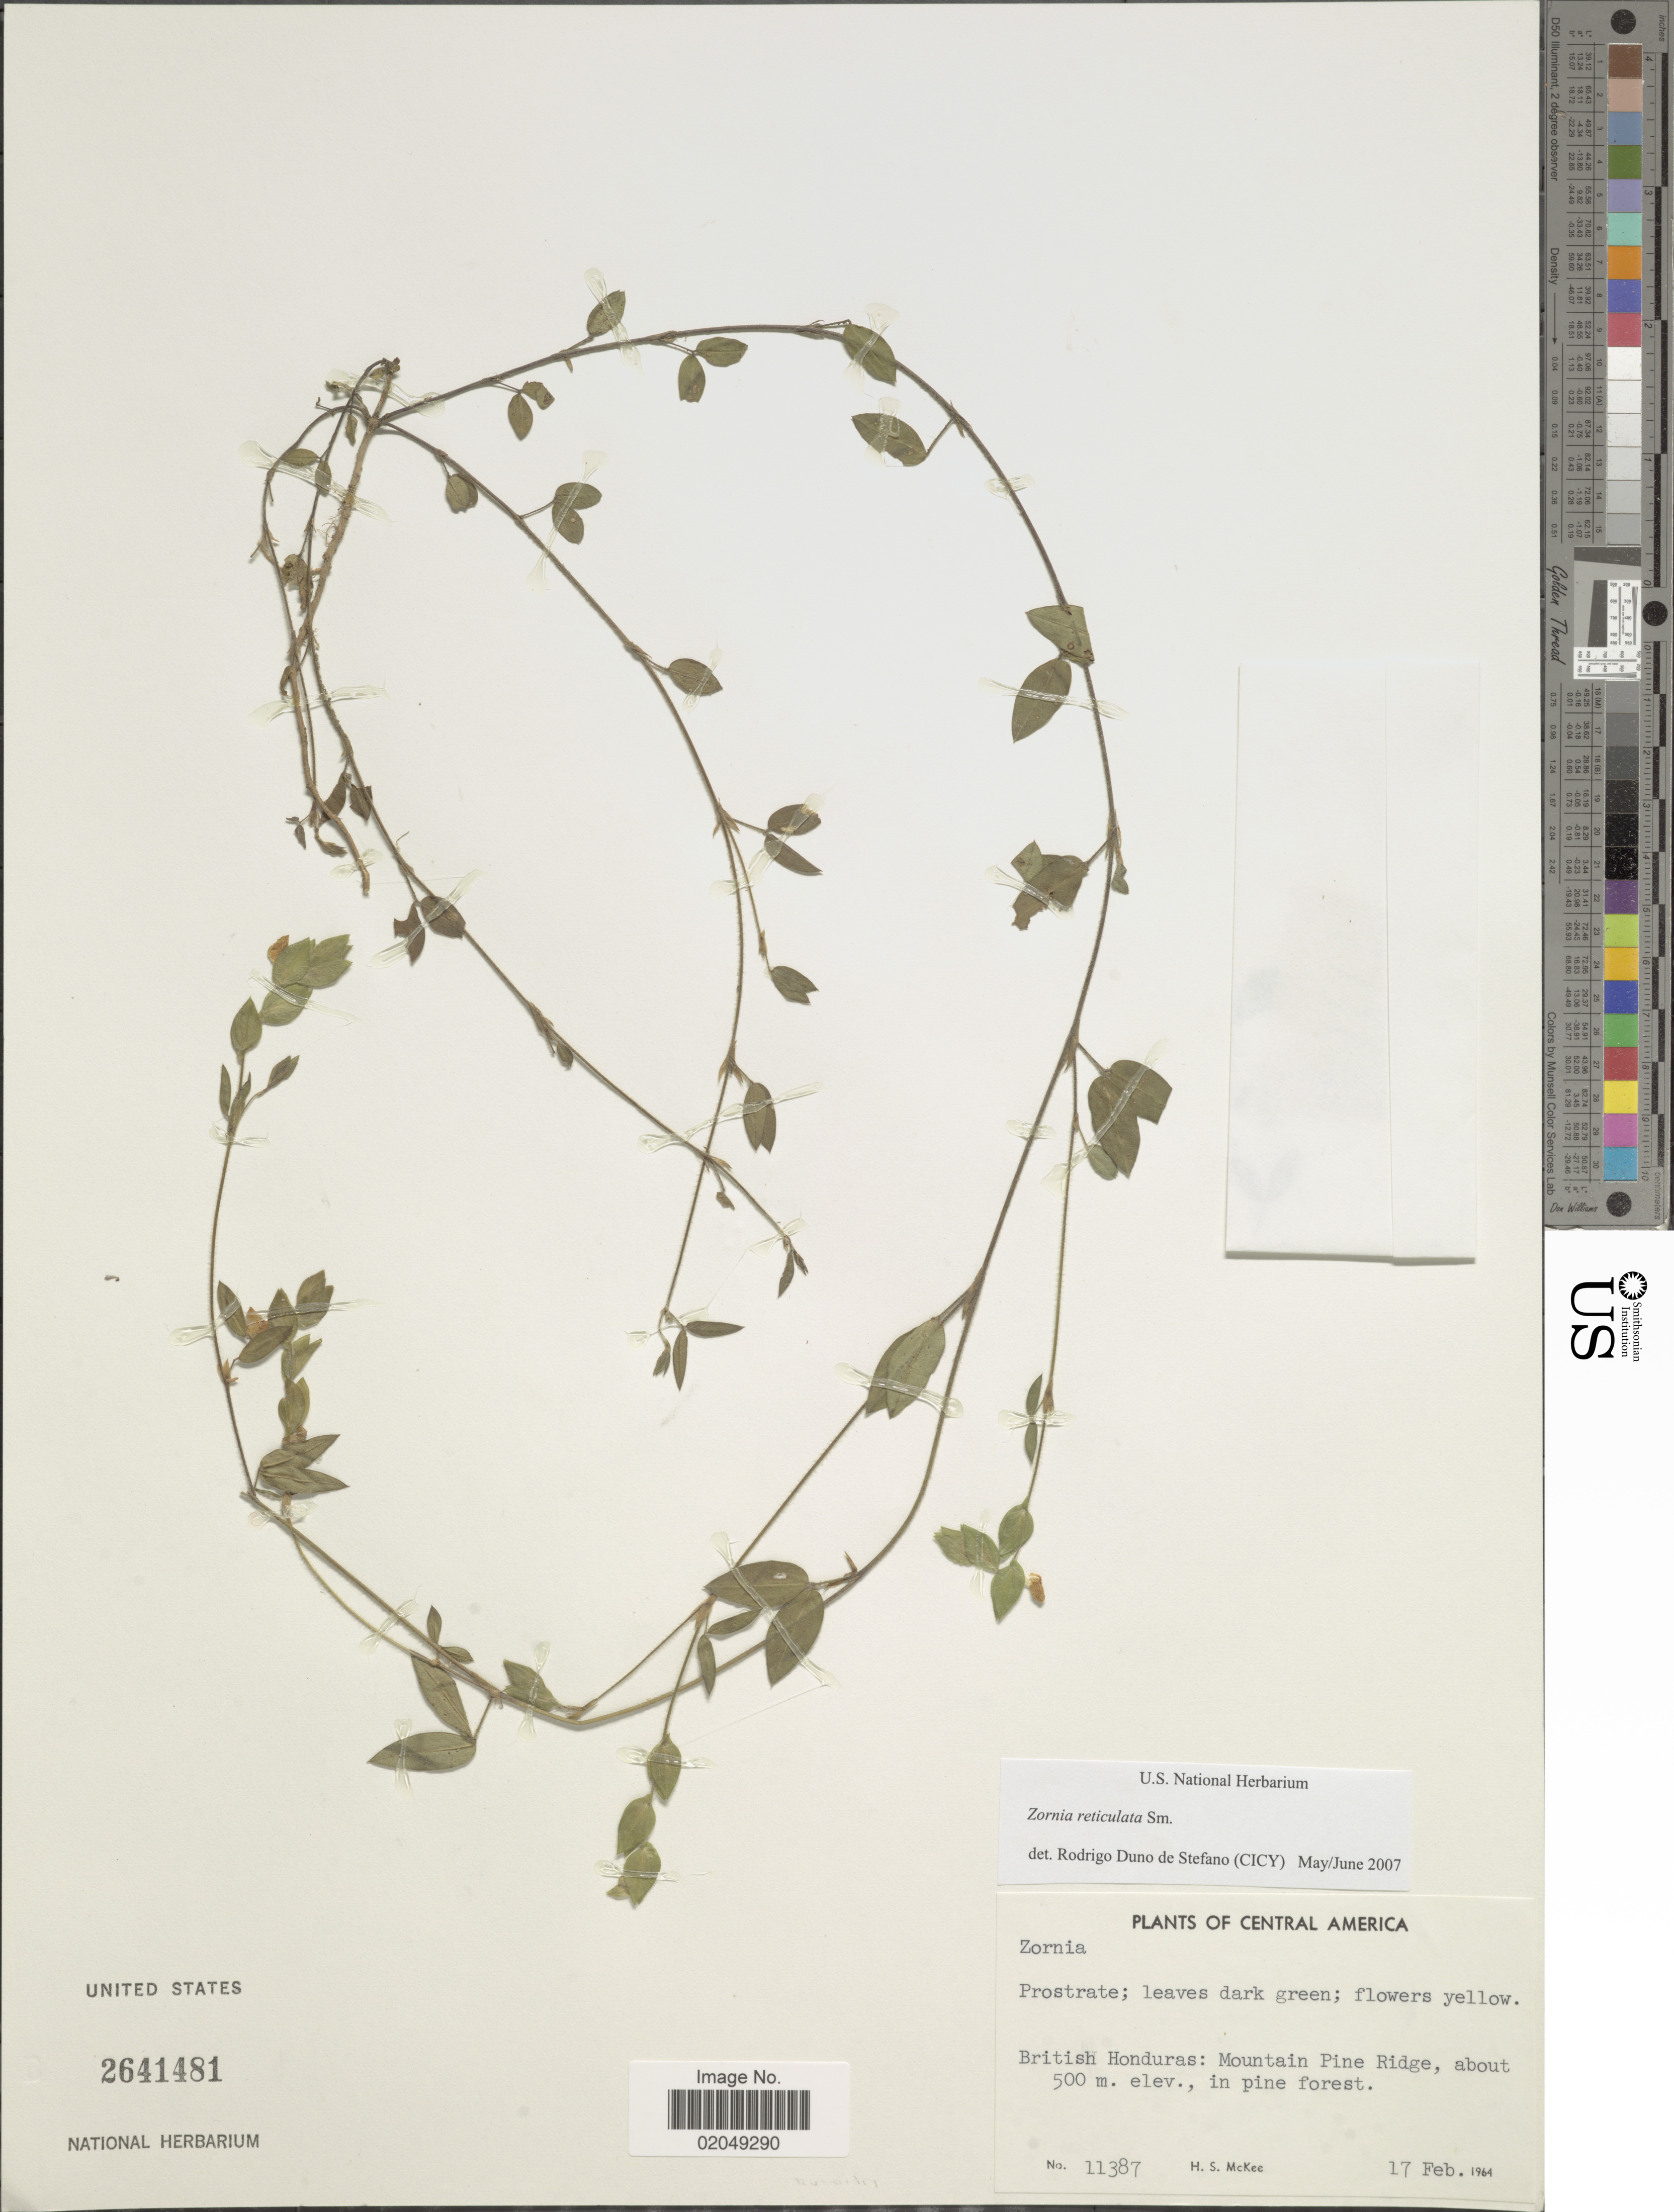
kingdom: Plantae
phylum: Tracheophyta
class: Magnoliopsida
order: Fabales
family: Fabaceae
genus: Zornia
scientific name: Zornia reticulata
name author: Sm.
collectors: H. S. McKee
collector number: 11387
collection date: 1964-02-17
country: Belize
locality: Central America, Mountain Pine Ridge, in pine forest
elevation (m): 500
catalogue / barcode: US 2641481